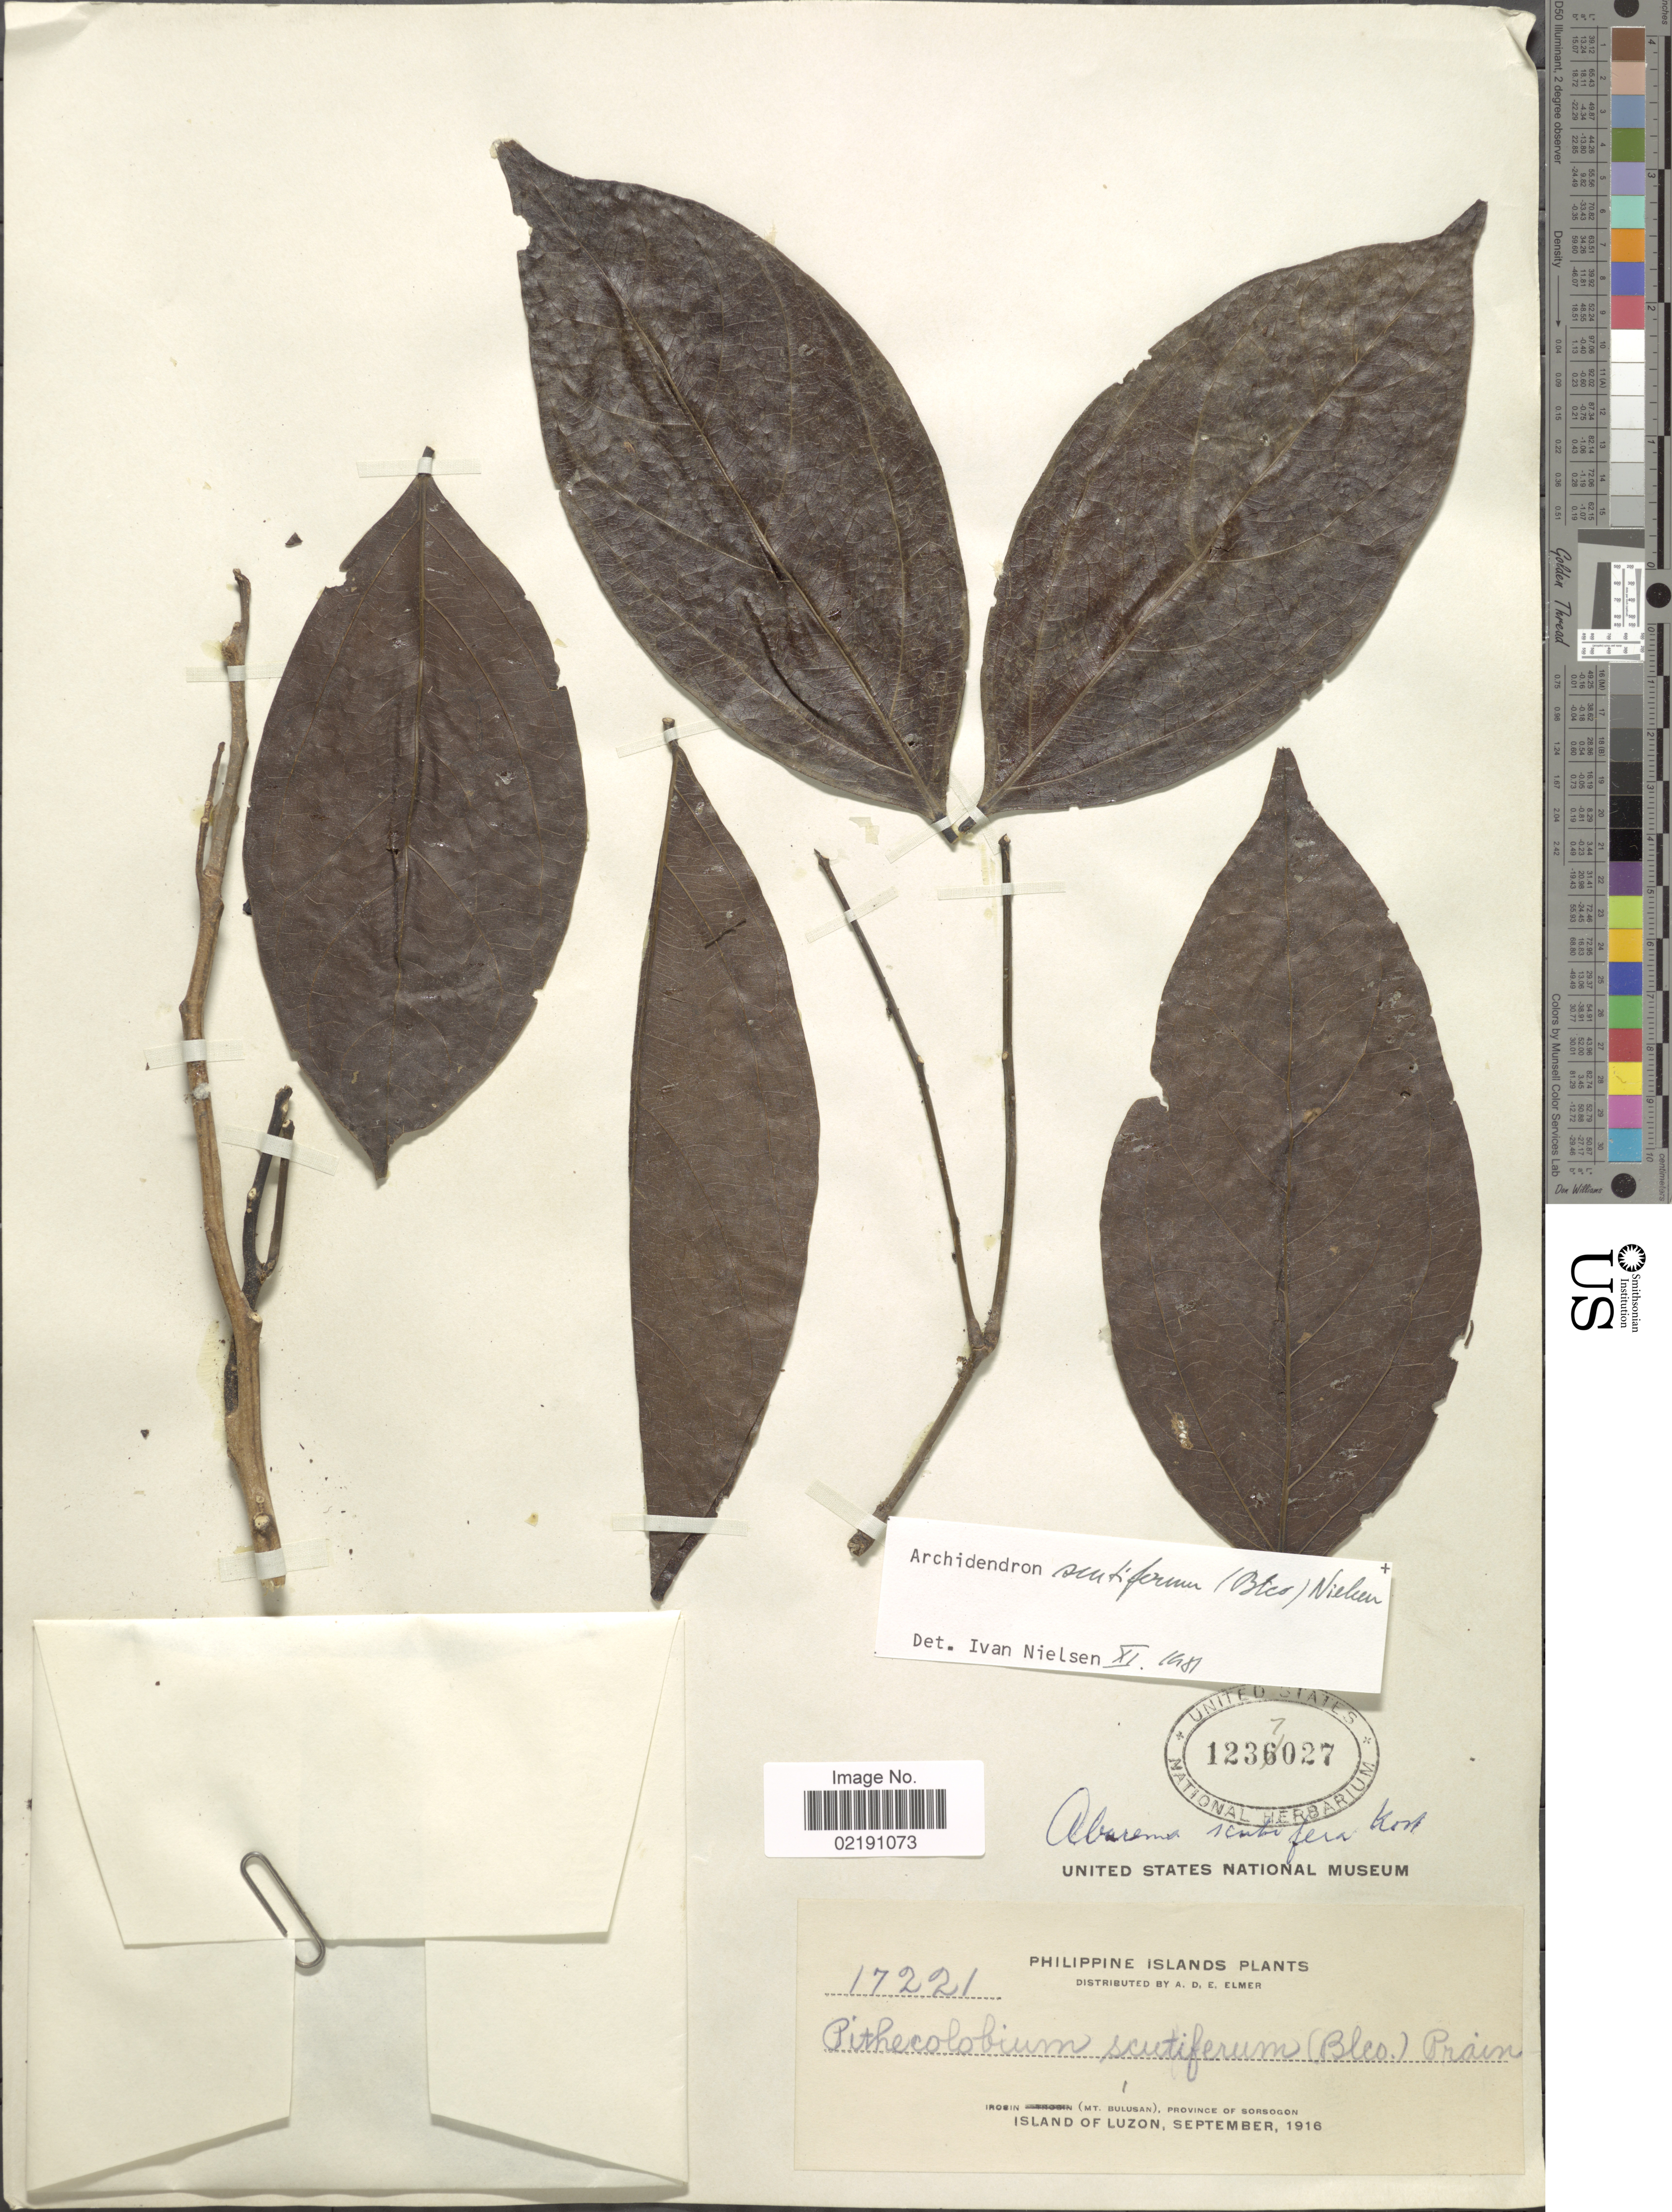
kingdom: Plantae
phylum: Tracheophyta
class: Magnoliopsida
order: Fabales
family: Fabaceae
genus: Archidendron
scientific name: Archidendron scutiferum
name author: (Blanco) I.C. Nielsen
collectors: A. D. E. Elmer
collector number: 17221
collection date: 1916-09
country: Philippines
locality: Philippine Islands. Irosin (Mt. Bulusan), Province of Sorsogon. Island of Luzon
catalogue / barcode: US 1237027